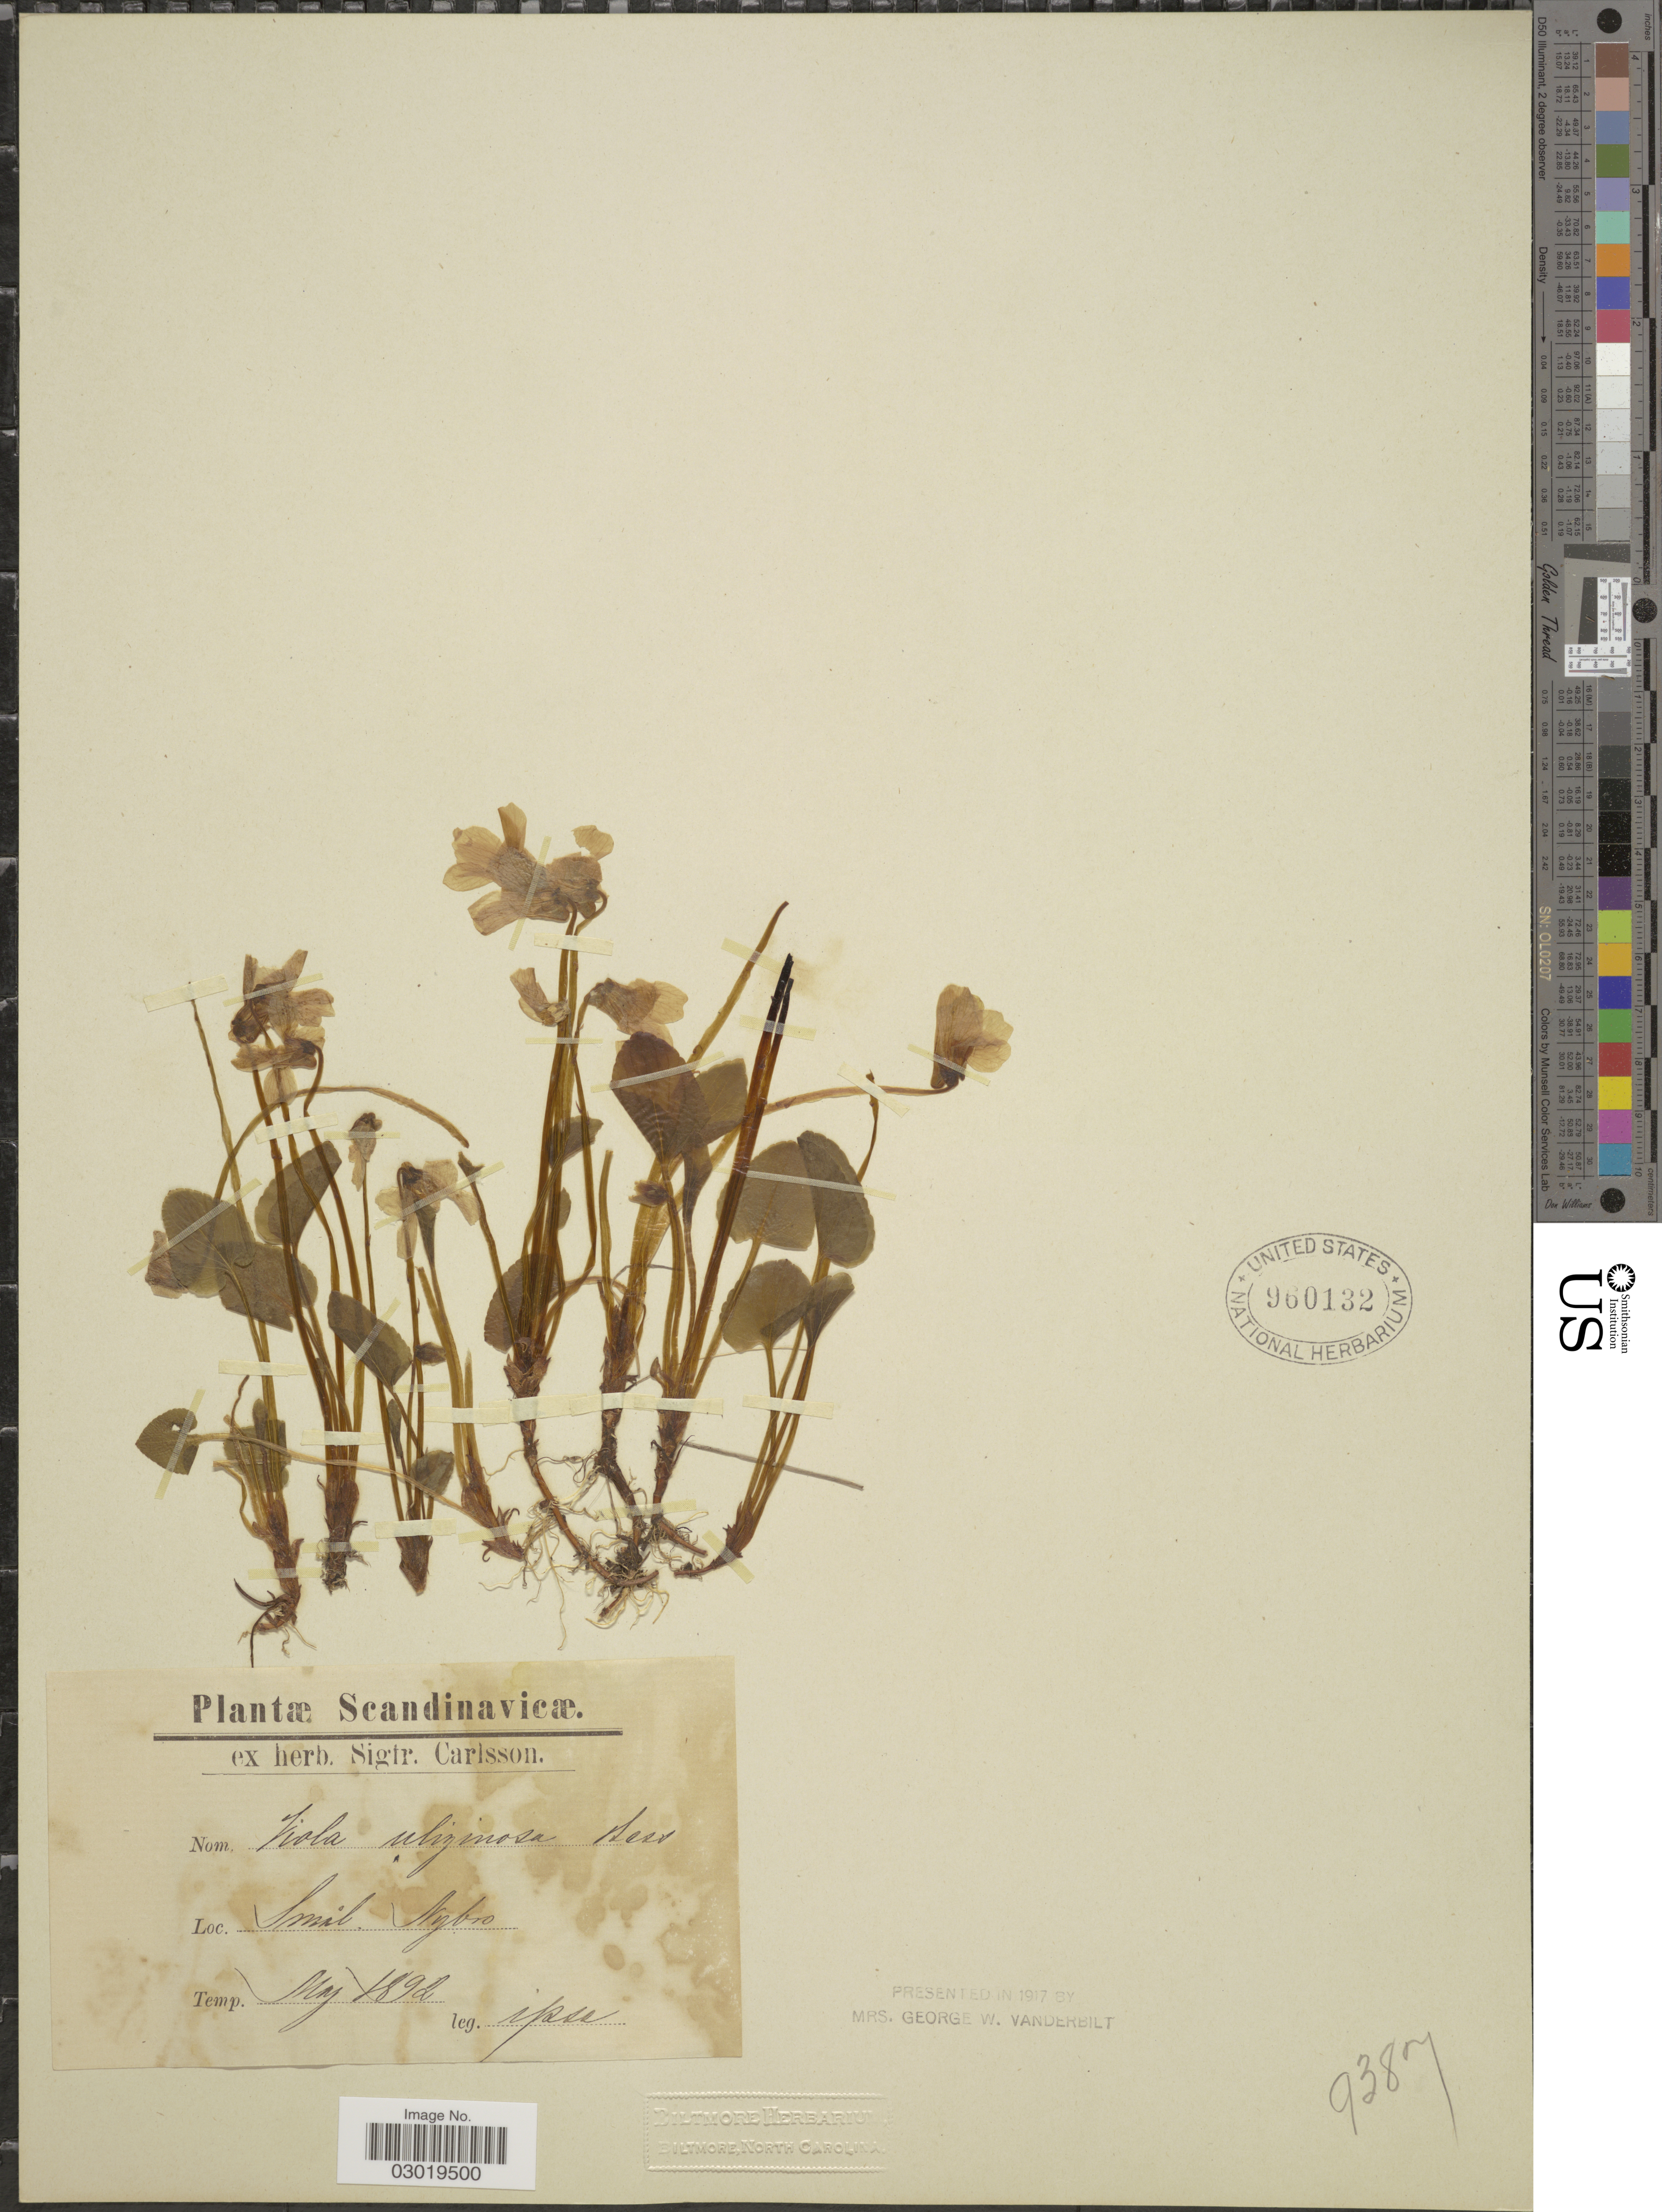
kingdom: Plantae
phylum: Tracheophyta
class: Magnoliopsida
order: Malpighiales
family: Violaceae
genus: Viola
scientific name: Viola uliginosa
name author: Besser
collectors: S. Carlsson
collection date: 1892-05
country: Sweden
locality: Scandinavicæ. Smil. Nybro.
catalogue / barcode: US 960132